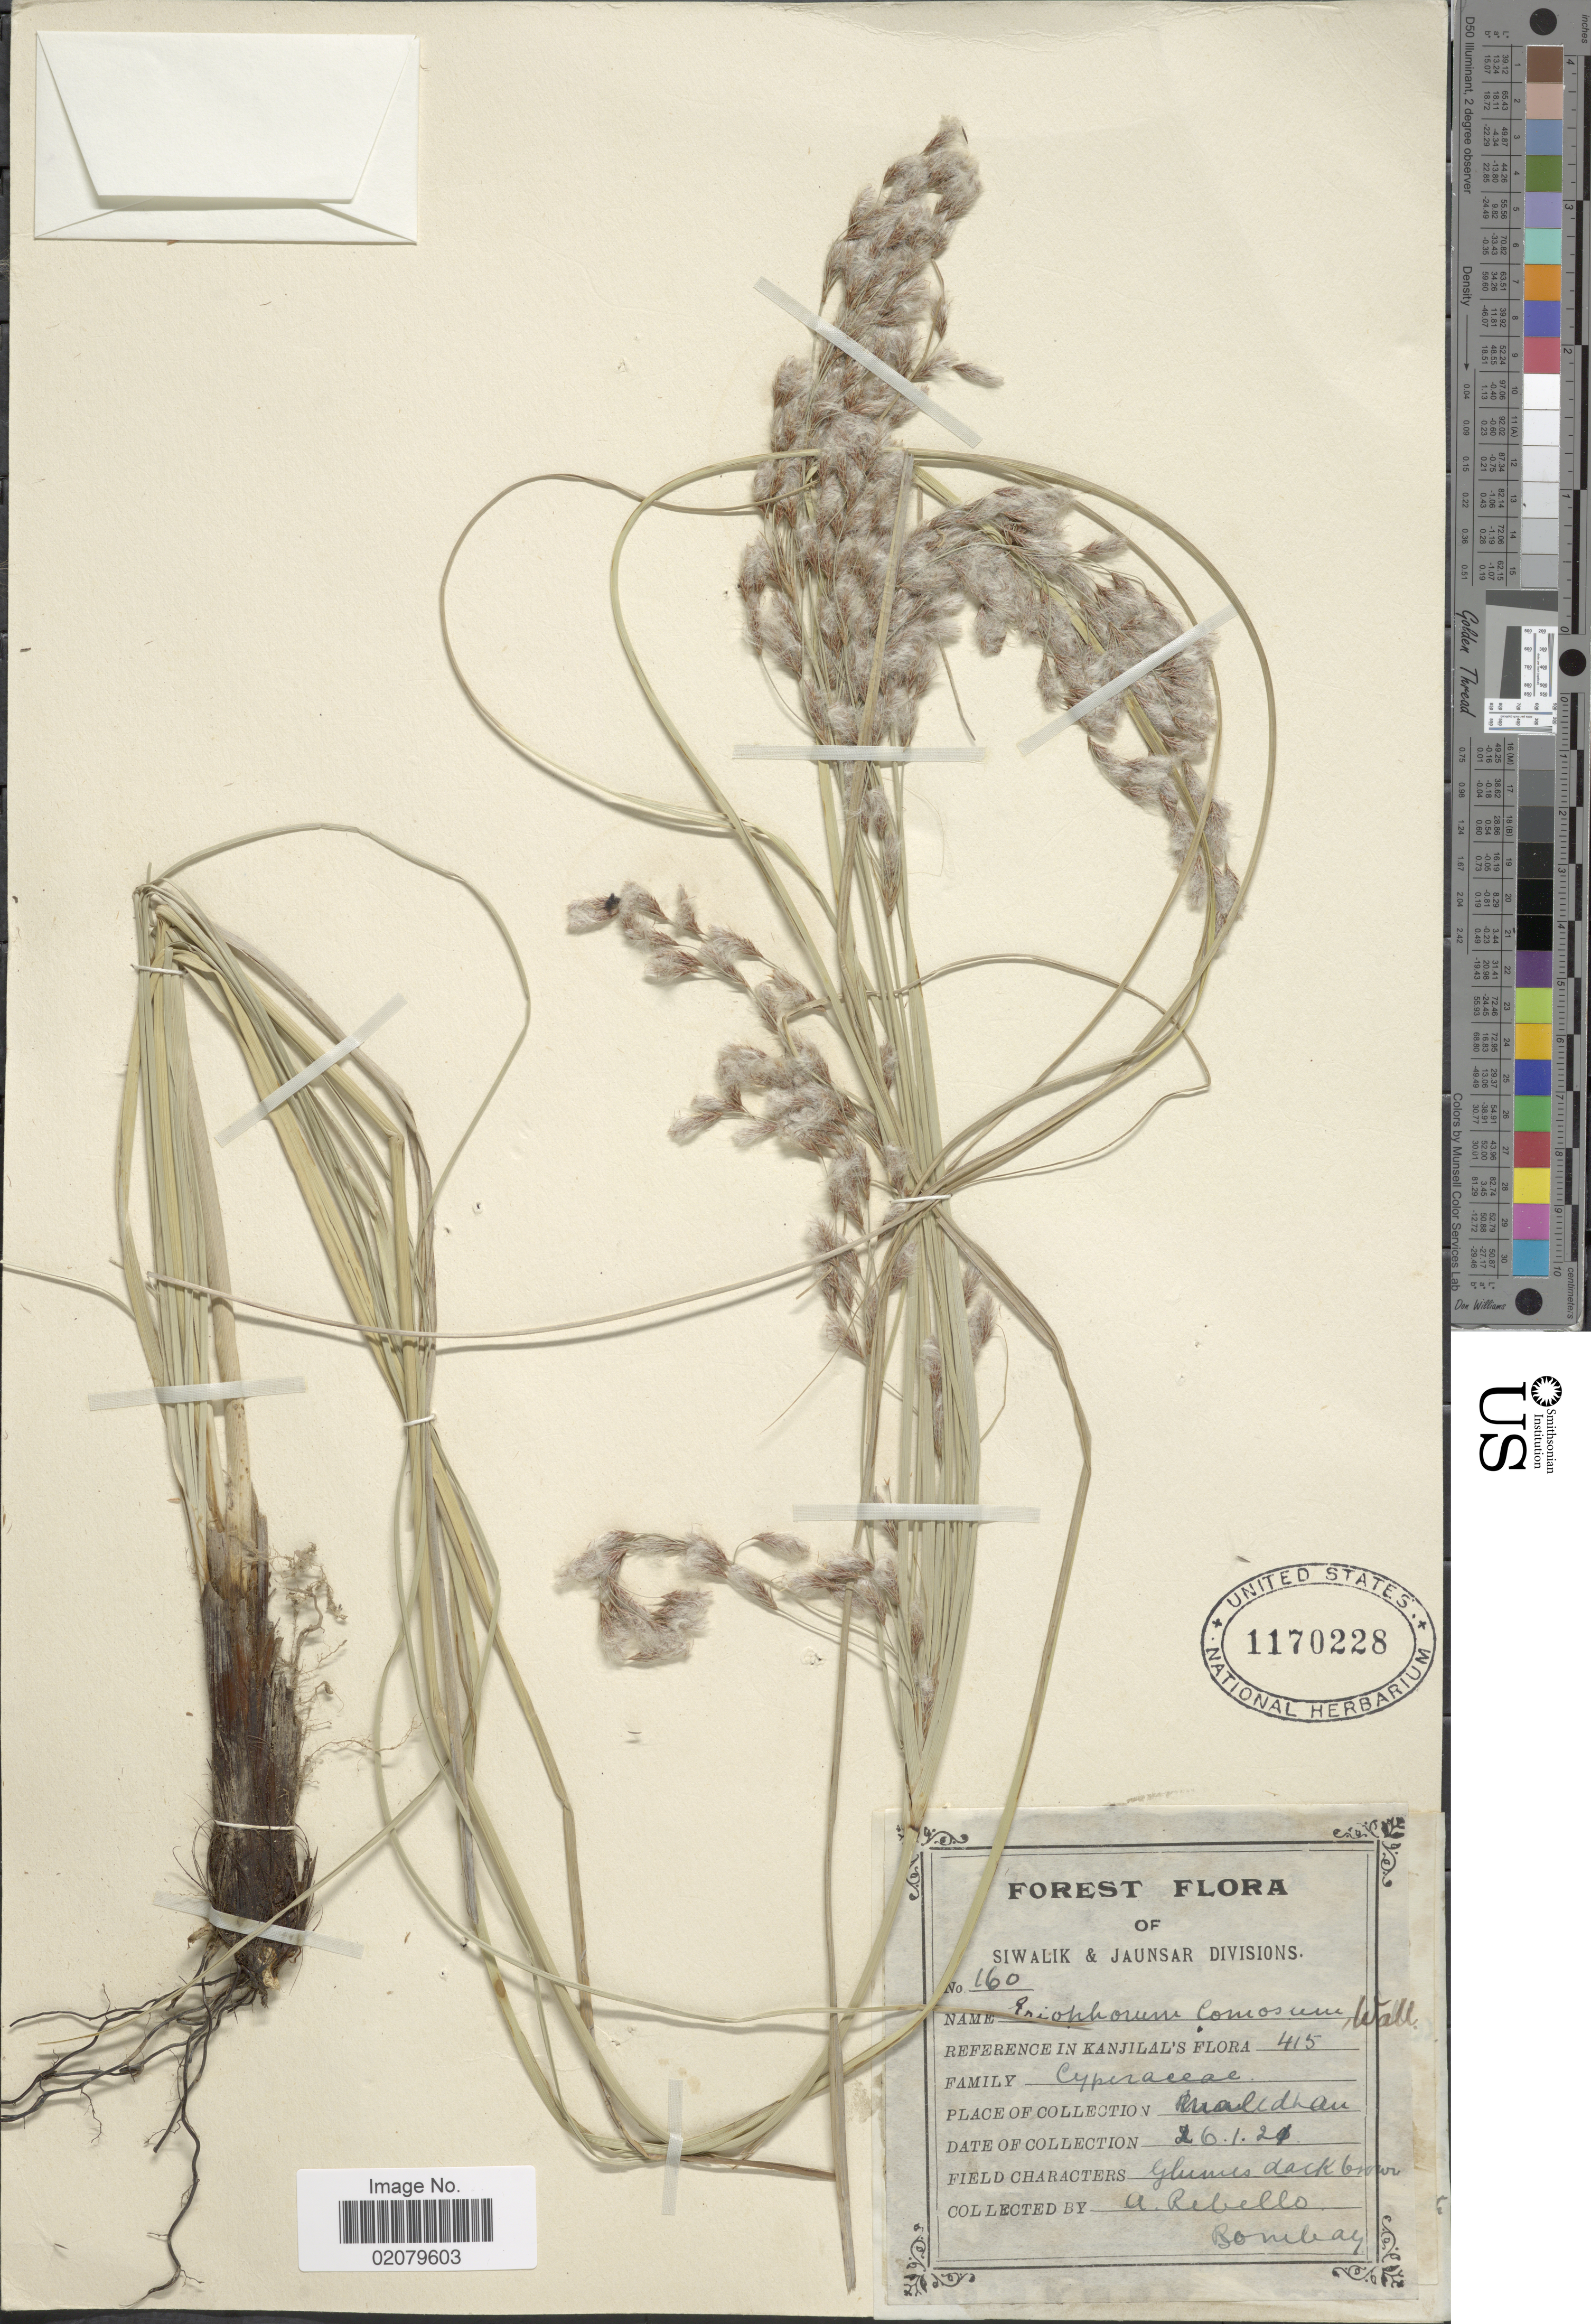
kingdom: Plantae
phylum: Tracheophyta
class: Liliopsida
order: Poales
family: Cyperaceae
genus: Erioscirpus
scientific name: Erioscirpus comosus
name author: (Wall.) Palla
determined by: Strong, Mark T., (BOT), Smithsonian Institution - National Museum of Natural History (UNITED STATES)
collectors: A. Rebello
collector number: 160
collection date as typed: Transcribed d/m/y: 26/1/20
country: India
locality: Siwalik & Jaunsar Divisions, Maldhan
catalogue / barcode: US 1170228